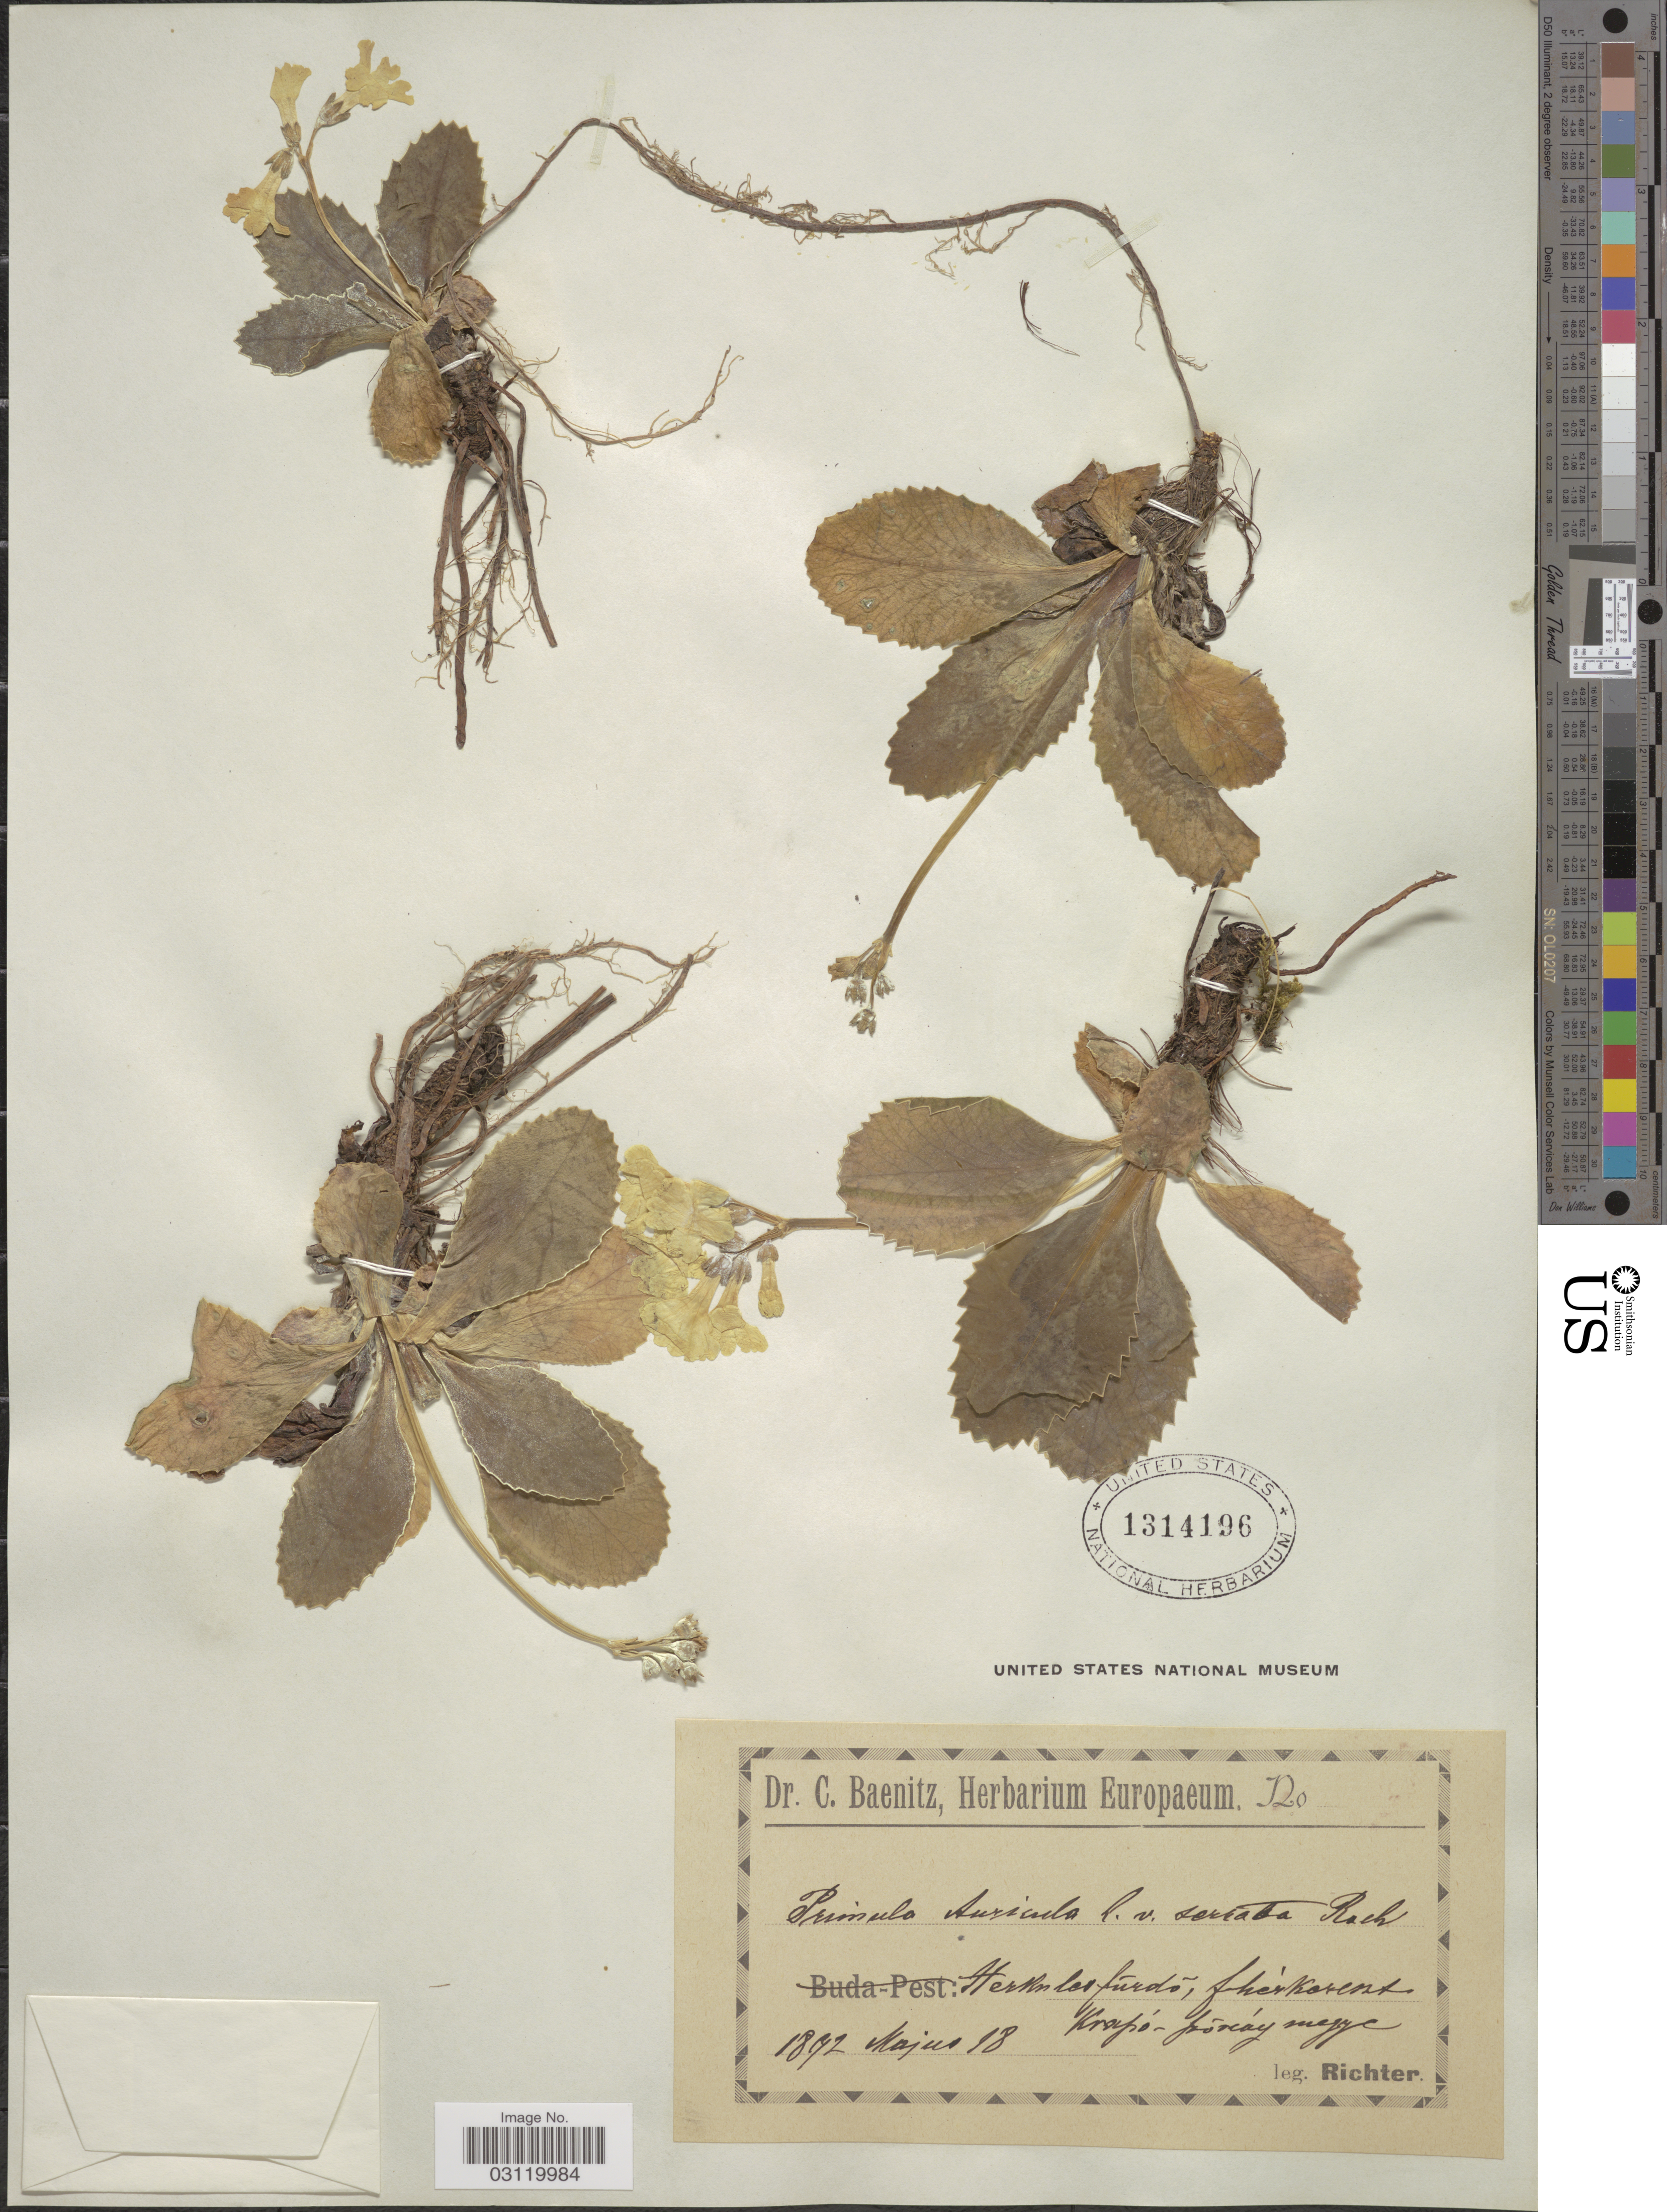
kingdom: Plantae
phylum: Tracheophyta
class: Magnoliopsida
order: Ericales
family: Primulaceae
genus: Primula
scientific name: Primula auricula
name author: L.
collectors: -- Richter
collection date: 1892-05-18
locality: Herkn les furdõ, fhèrkorent Krapó-pórcáy megye. [interpreted]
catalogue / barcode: US 1314196